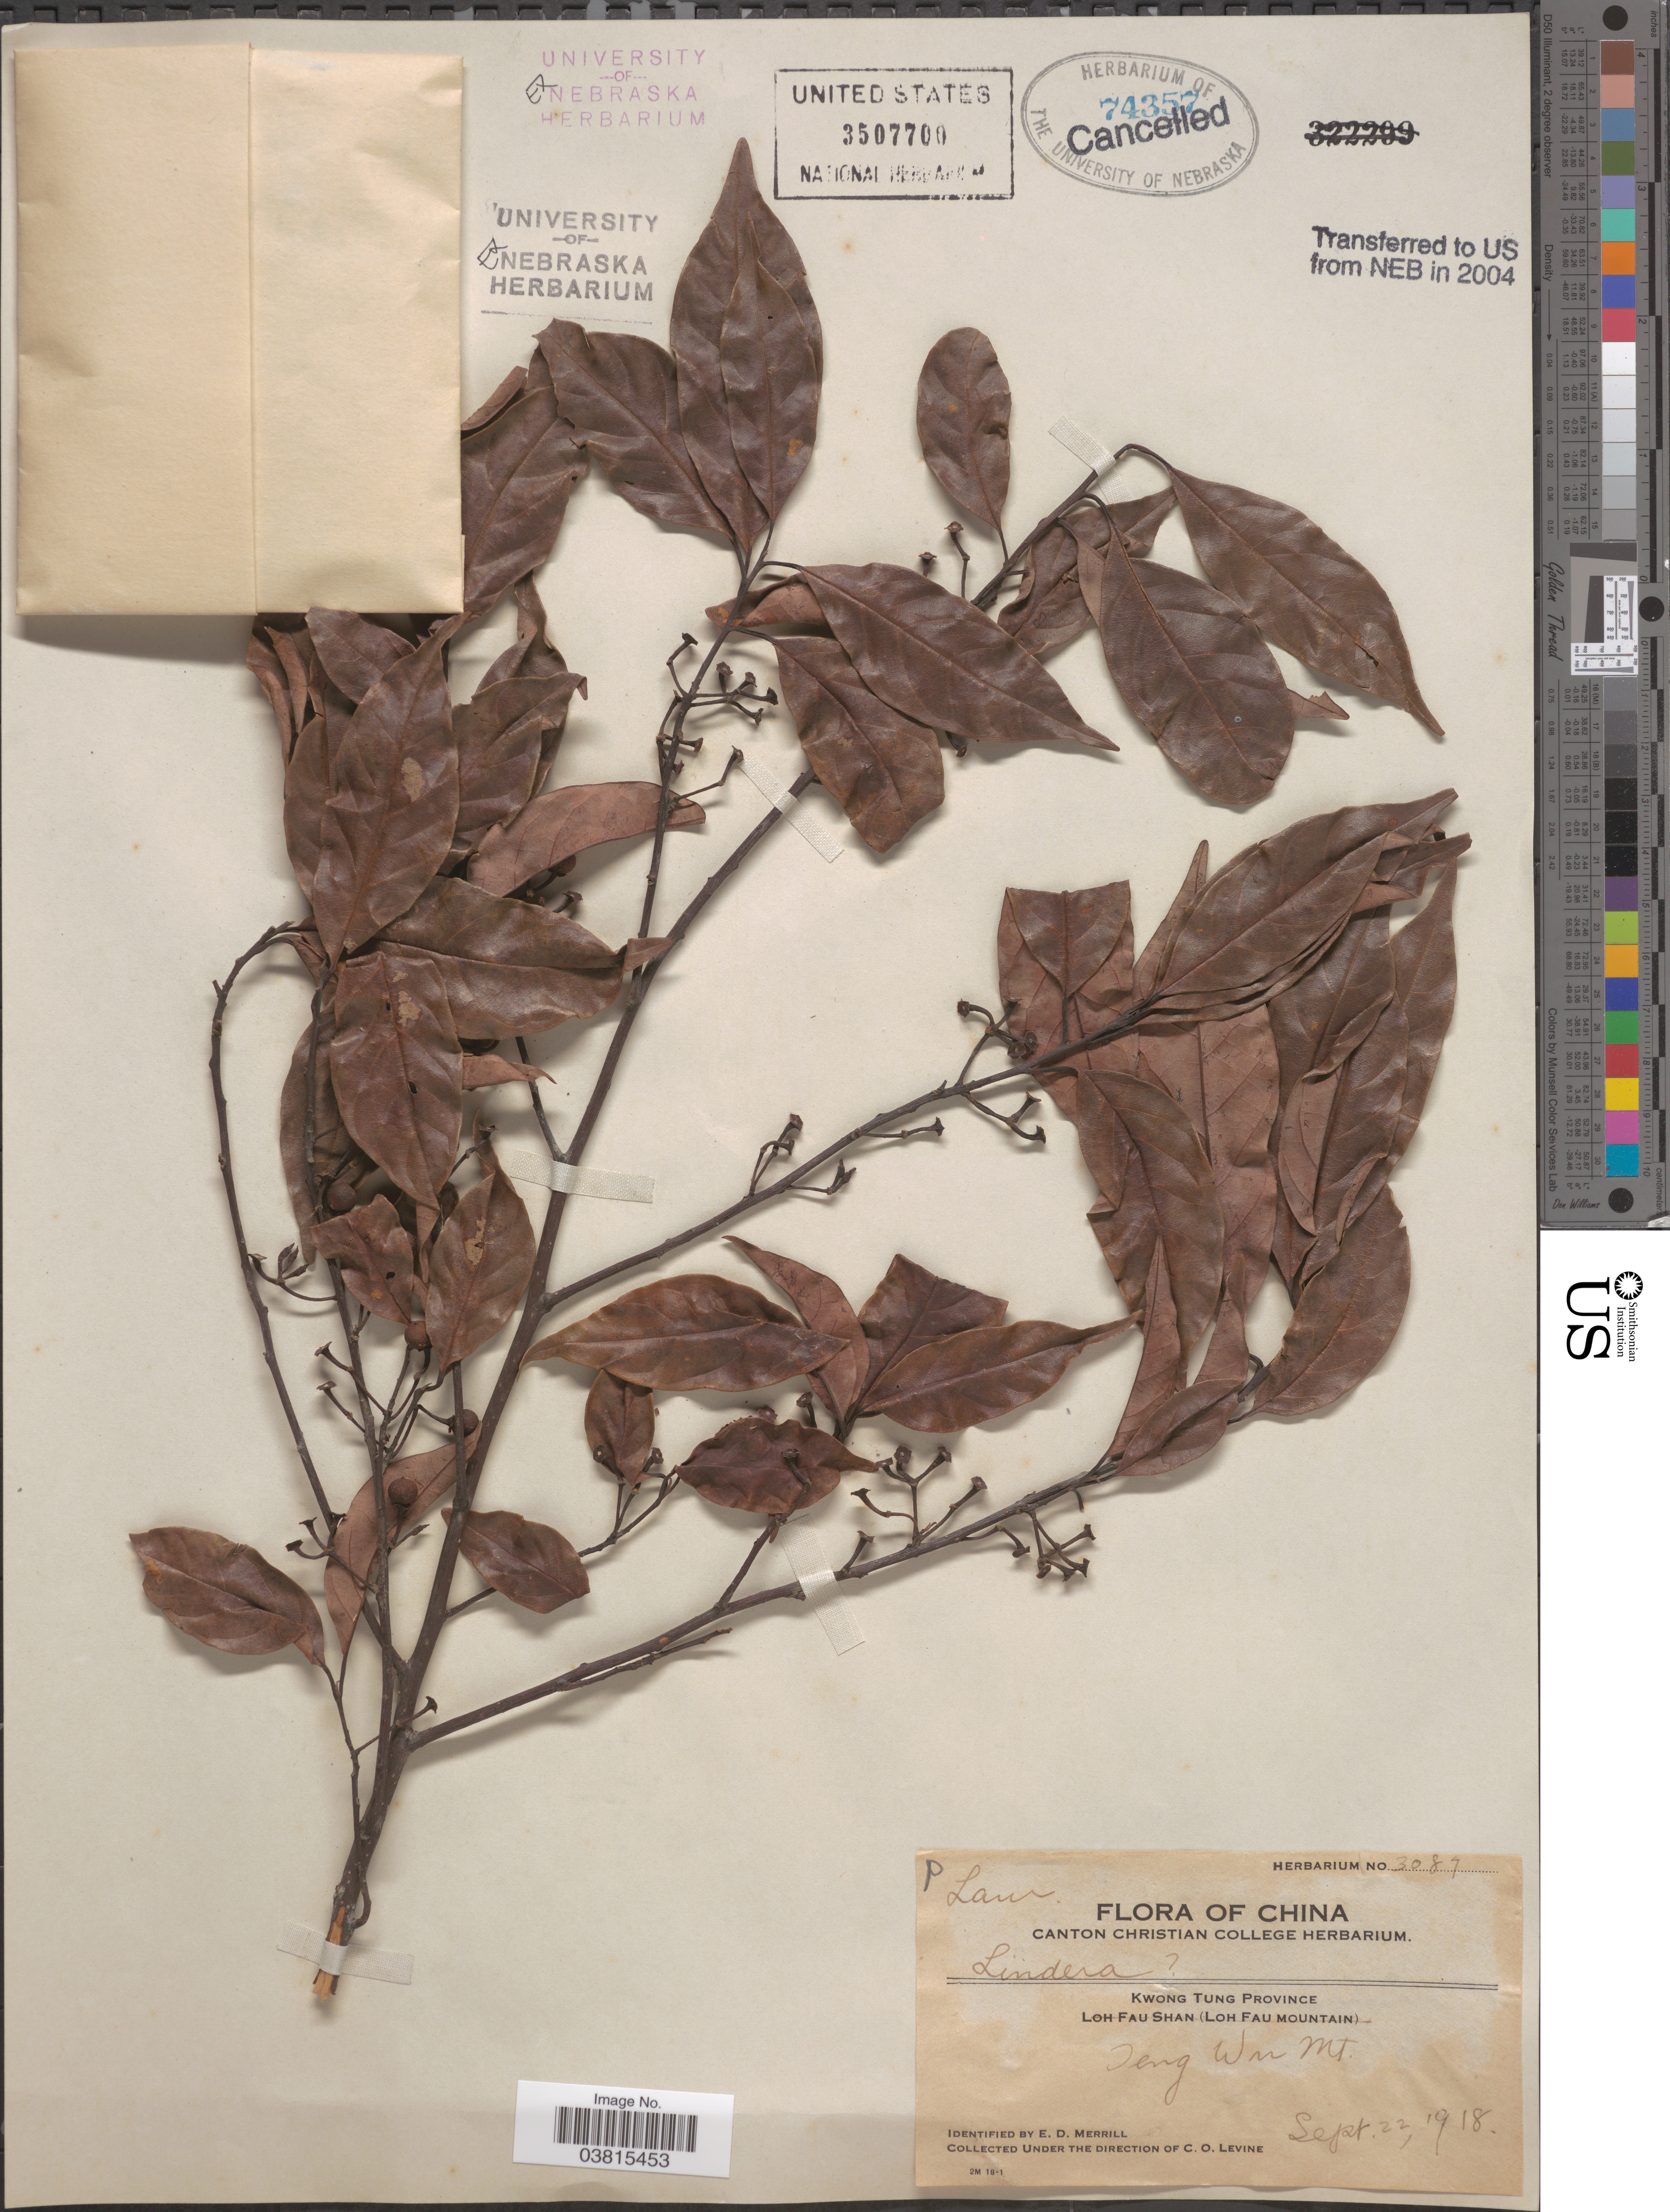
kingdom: Plantae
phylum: Tracheophyta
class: Magnoliopsida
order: Laurales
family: Lauraceae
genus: Lindera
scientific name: Lindera sp.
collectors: C. O. Levine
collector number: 3087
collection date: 1918-09-22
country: China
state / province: Guangdong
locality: Kwong Tung Province. Teng Wn Mt.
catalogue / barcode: US 3507700